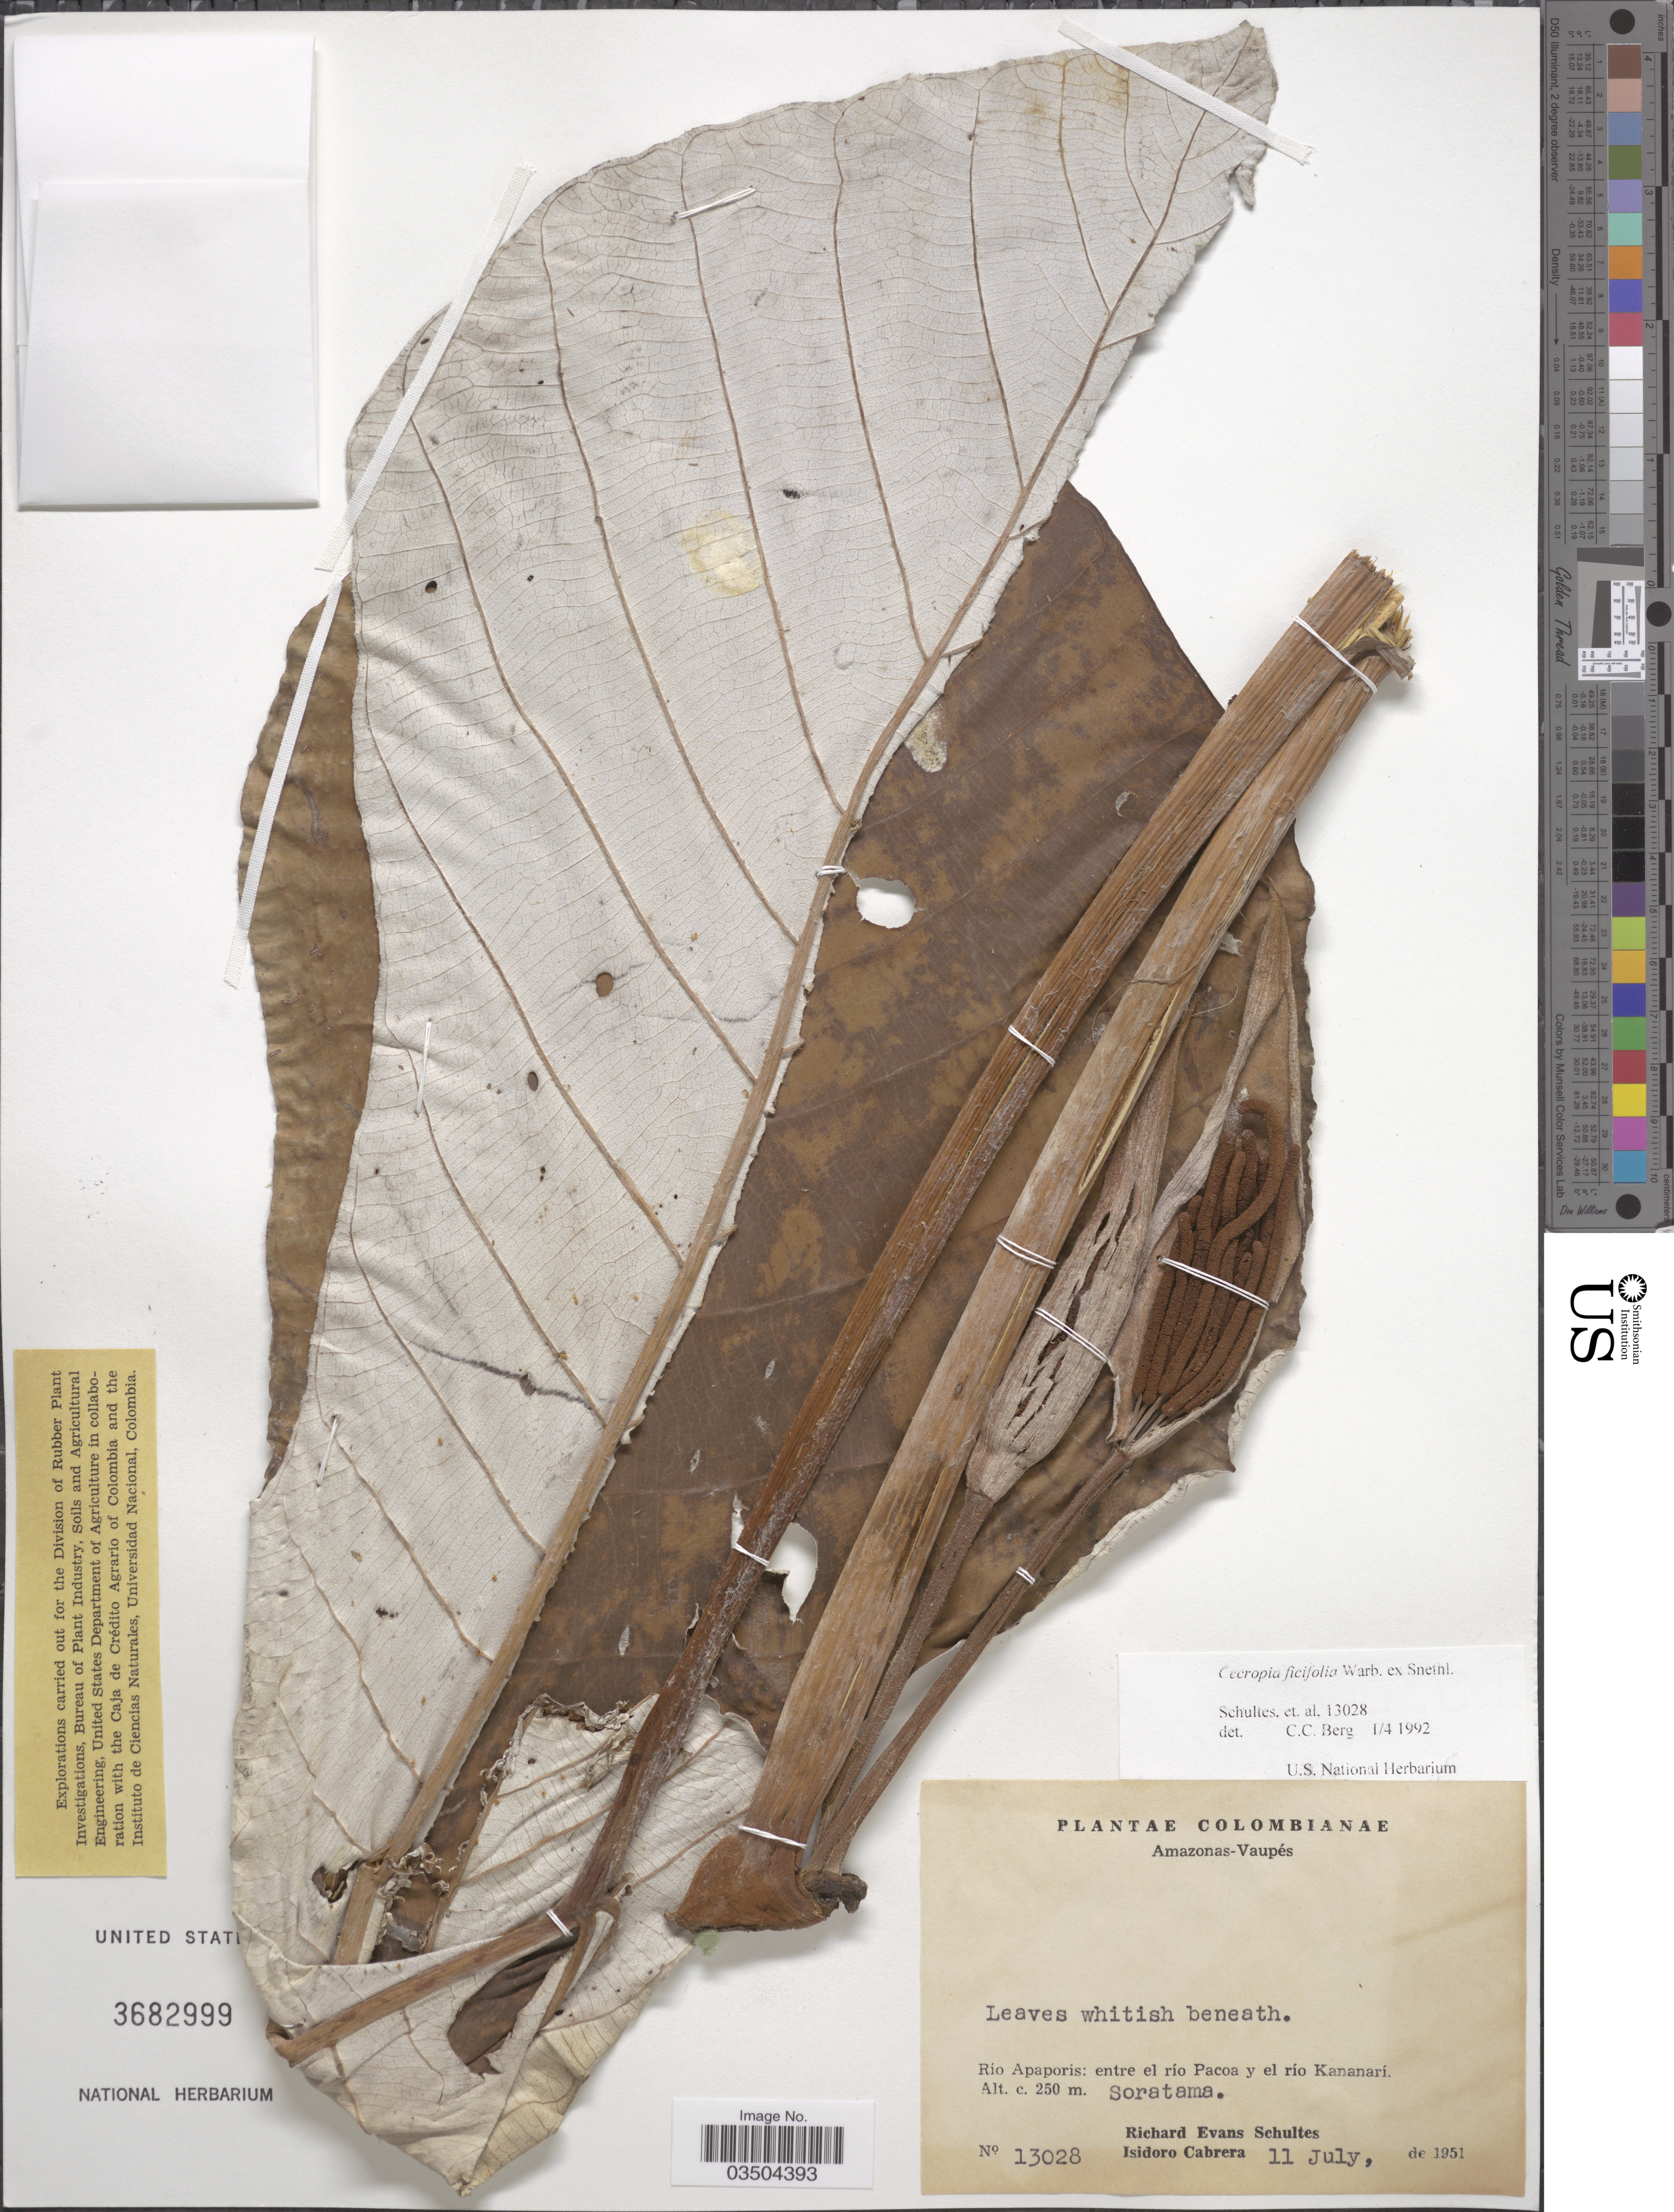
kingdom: Plantae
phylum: Tracheophyta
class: Magnoliopsida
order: Rosales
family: Urticaceae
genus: Cecropia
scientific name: Cecropia ficifolia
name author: Snethlage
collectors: R. E. Schultes & I. Cabrera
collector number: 13028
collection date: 1951-07-11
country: Colombia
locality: Amazonas-Vaupés. Río Apaporis: entre el río Pacoa y el río Kananari. Soratama.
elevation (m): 250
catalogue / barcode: US 3682999